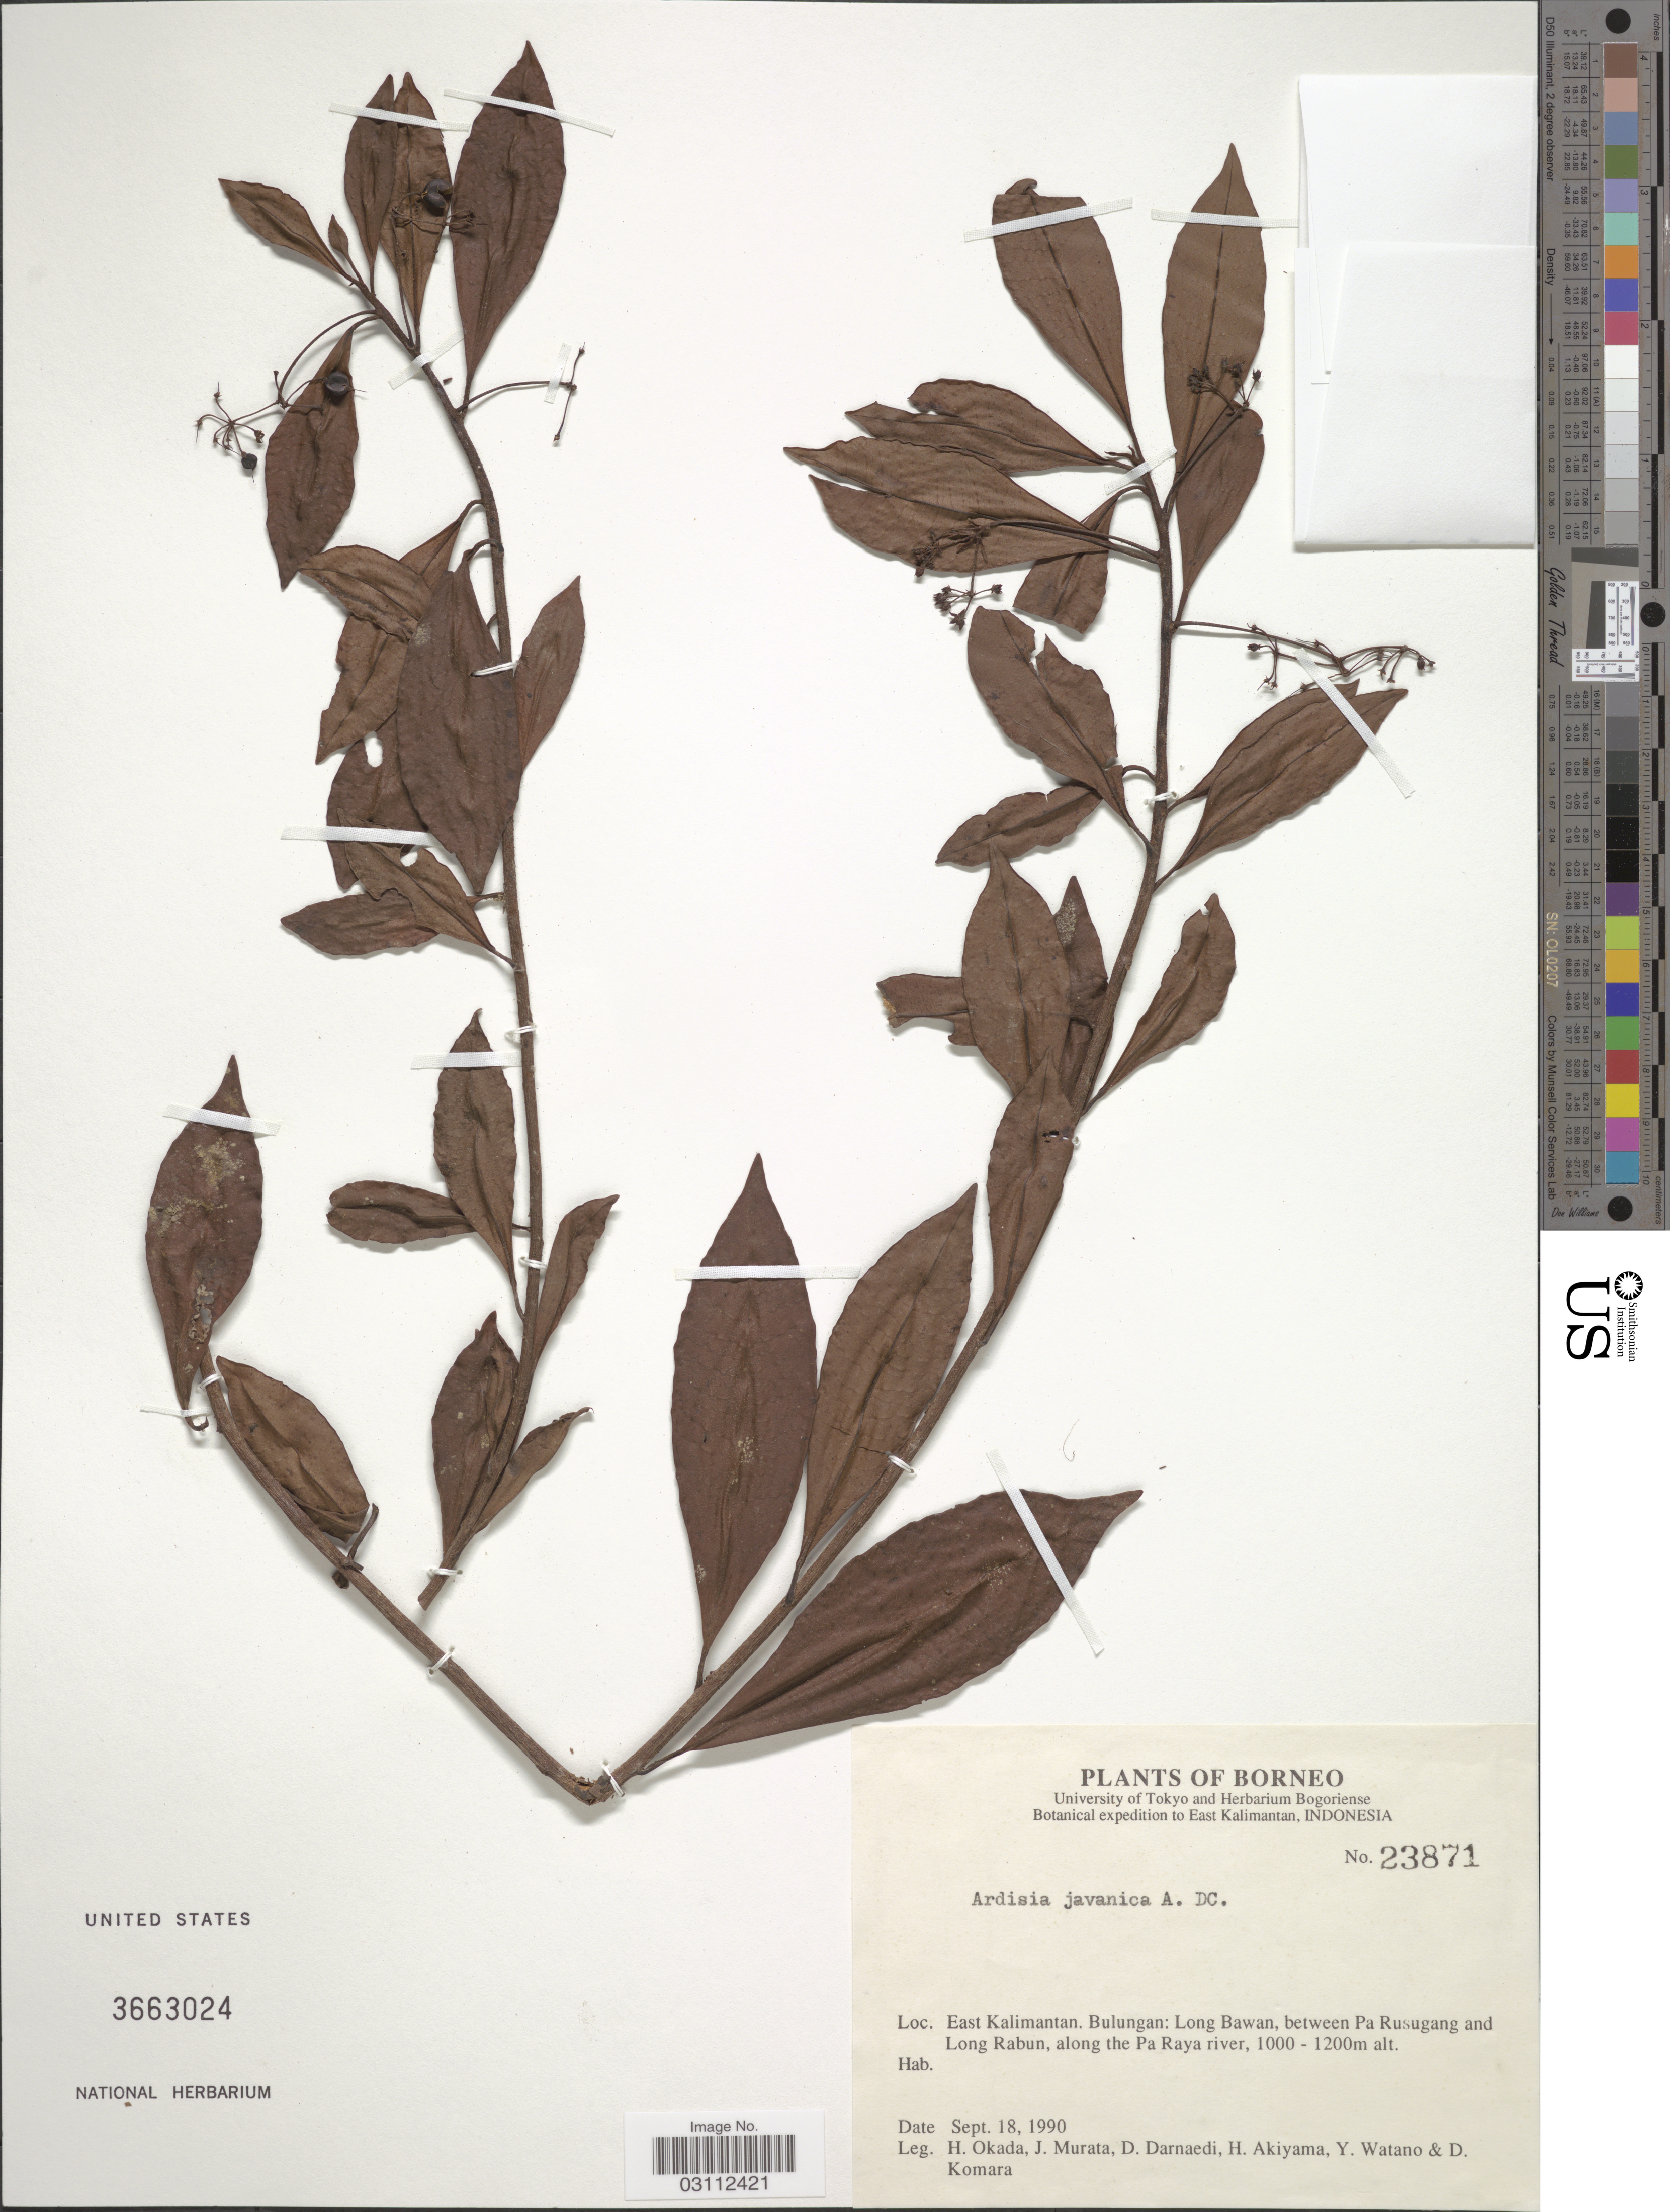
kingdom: Plantae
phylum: Tracheophyta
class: Magnoliopsida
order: Ericales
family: Primulaceae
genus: Ardisia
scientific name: Ardisia javanica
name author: DC.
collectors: H. Okada, J. Murata, D. Darnaedi, H. Akiyama & et al.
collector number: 23871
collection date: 1990-09-18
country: Indonesia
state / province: Kalimantan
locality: Borneo. East Kalimantan. Bulungan: Long Bawan, between Pa Rusugang and Long Rabun, along the Pa Raya river.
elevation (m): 1000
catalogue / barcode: US 3663024